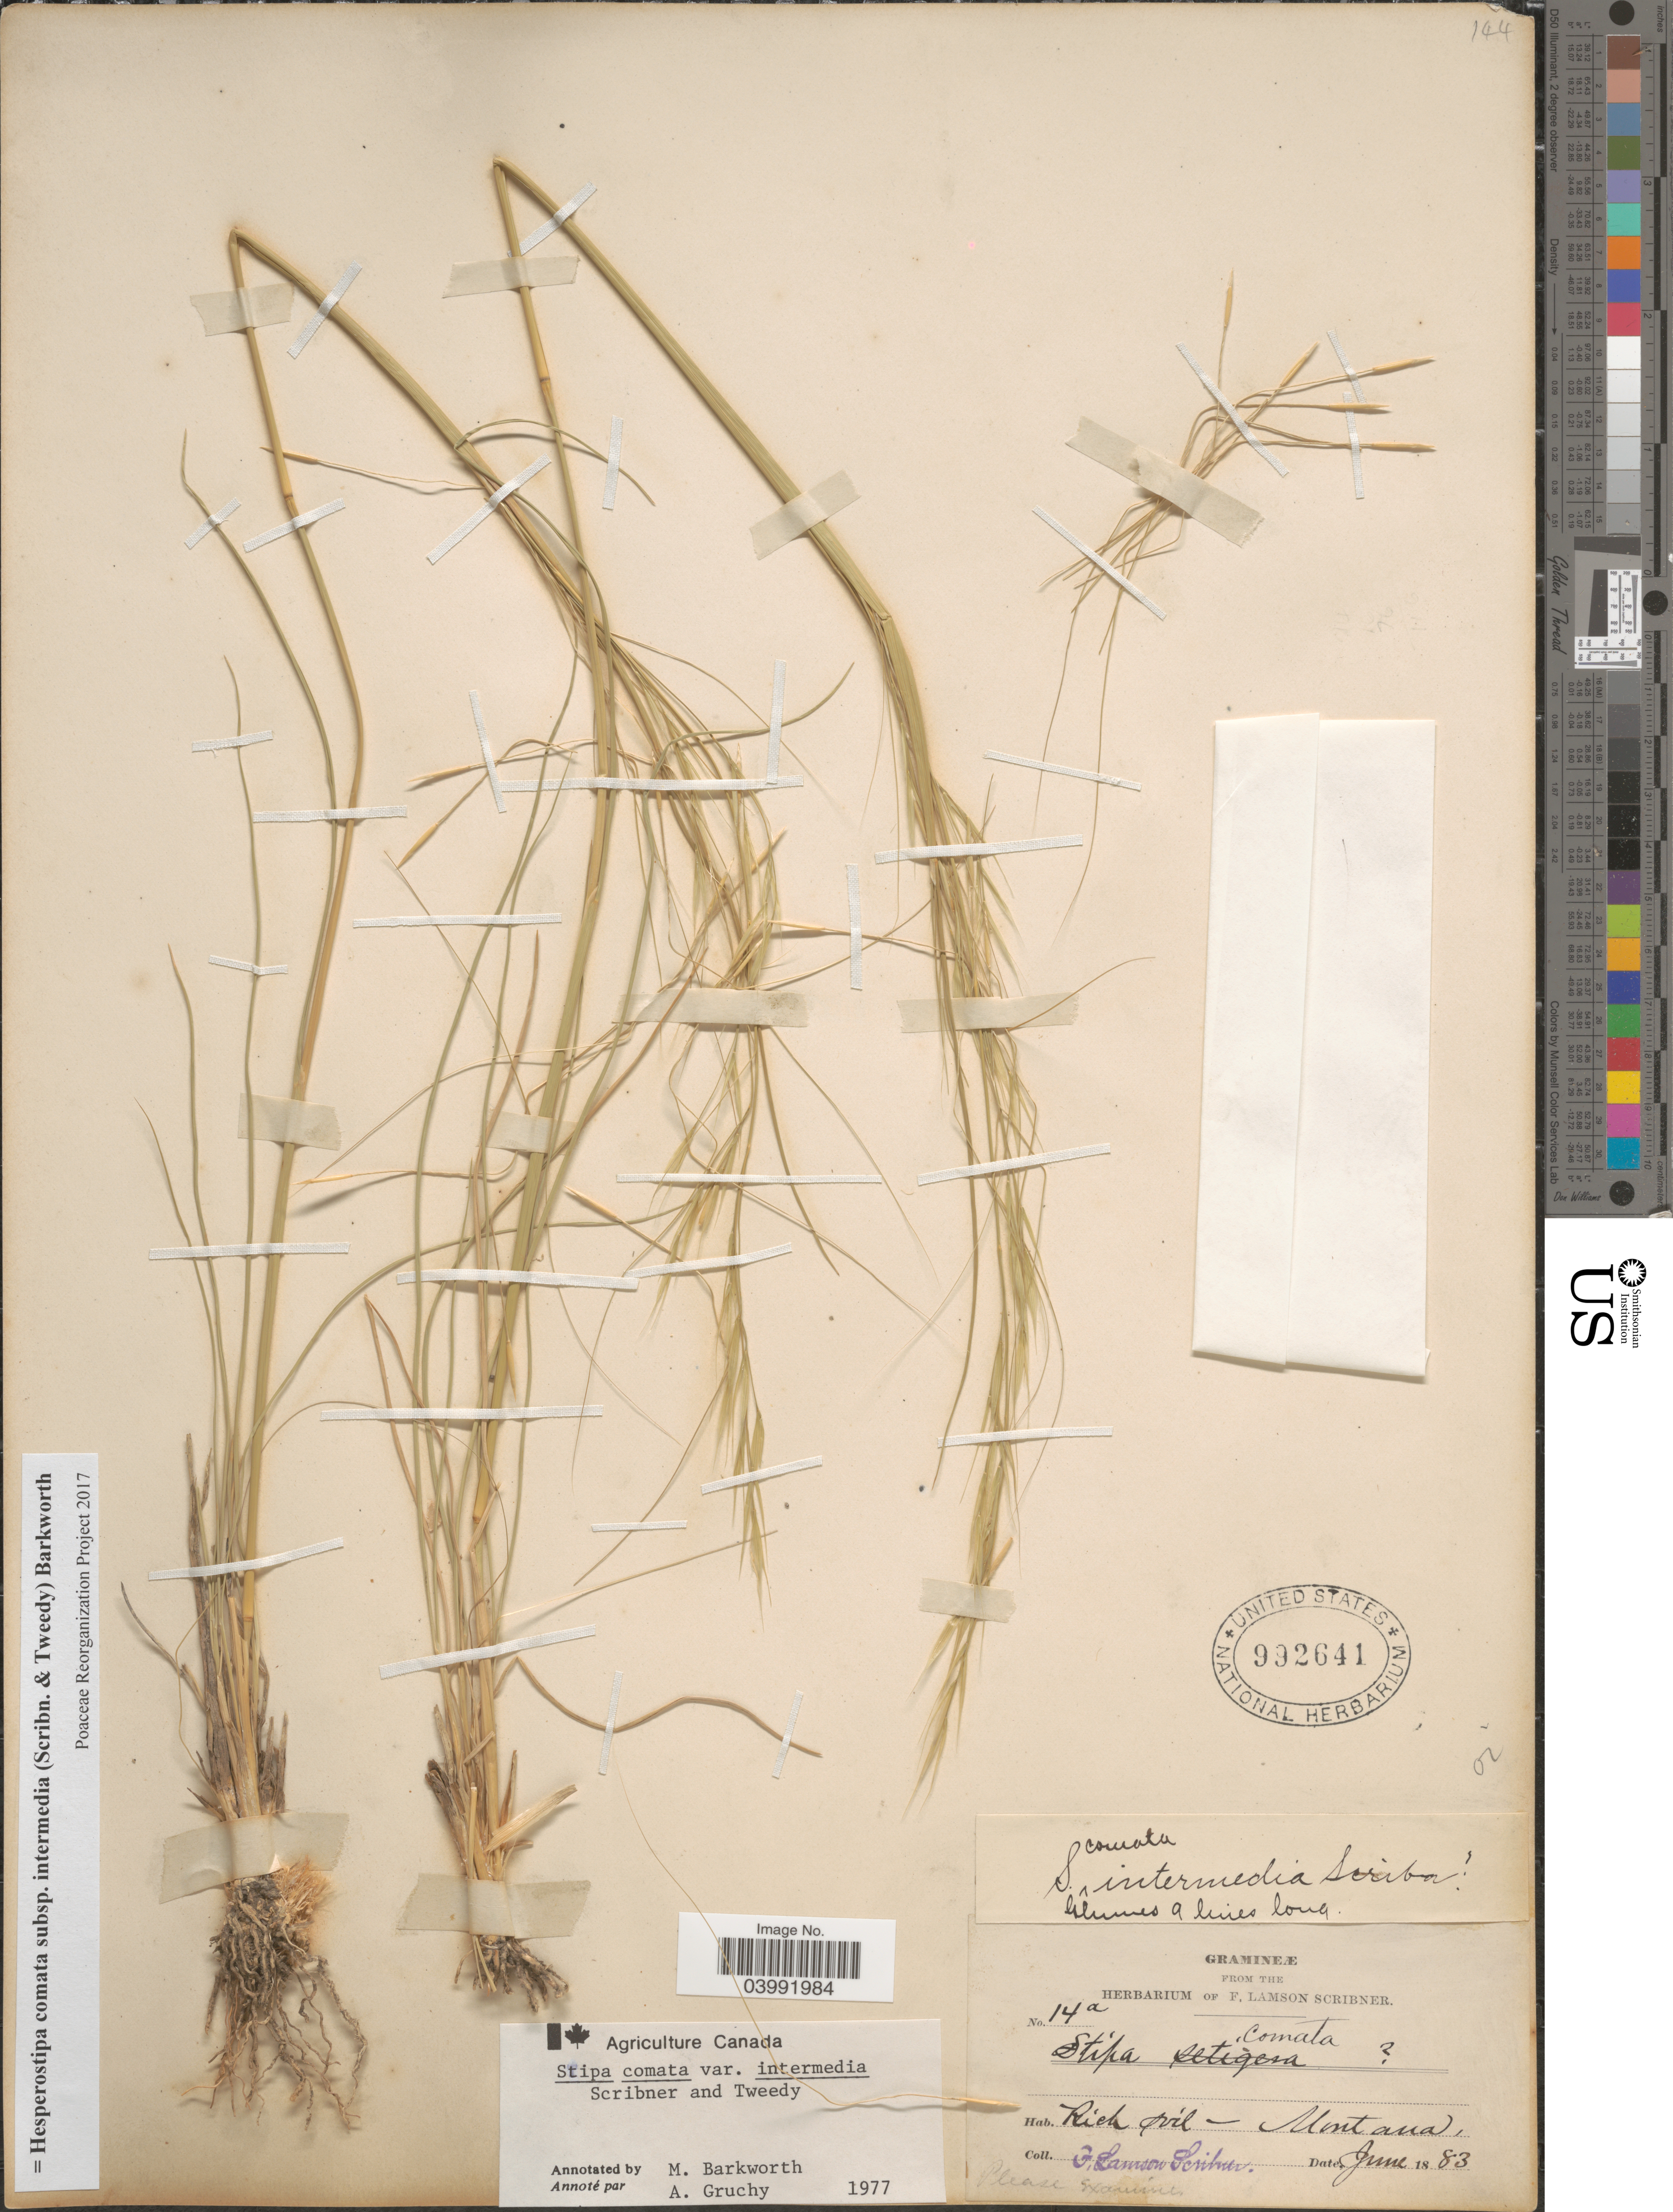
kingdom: Plantae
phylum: Tracheophyta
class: Liliopsida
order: Poales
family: Poaceae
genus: Hesperostipa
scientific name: Hesperostipa comata subsp. intermedia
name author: (Scribn. & Tweedy) Barkworth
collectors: F. L. Scribner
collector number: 14a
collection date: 1883-06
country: United States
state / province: Montana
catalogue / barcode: US 992641